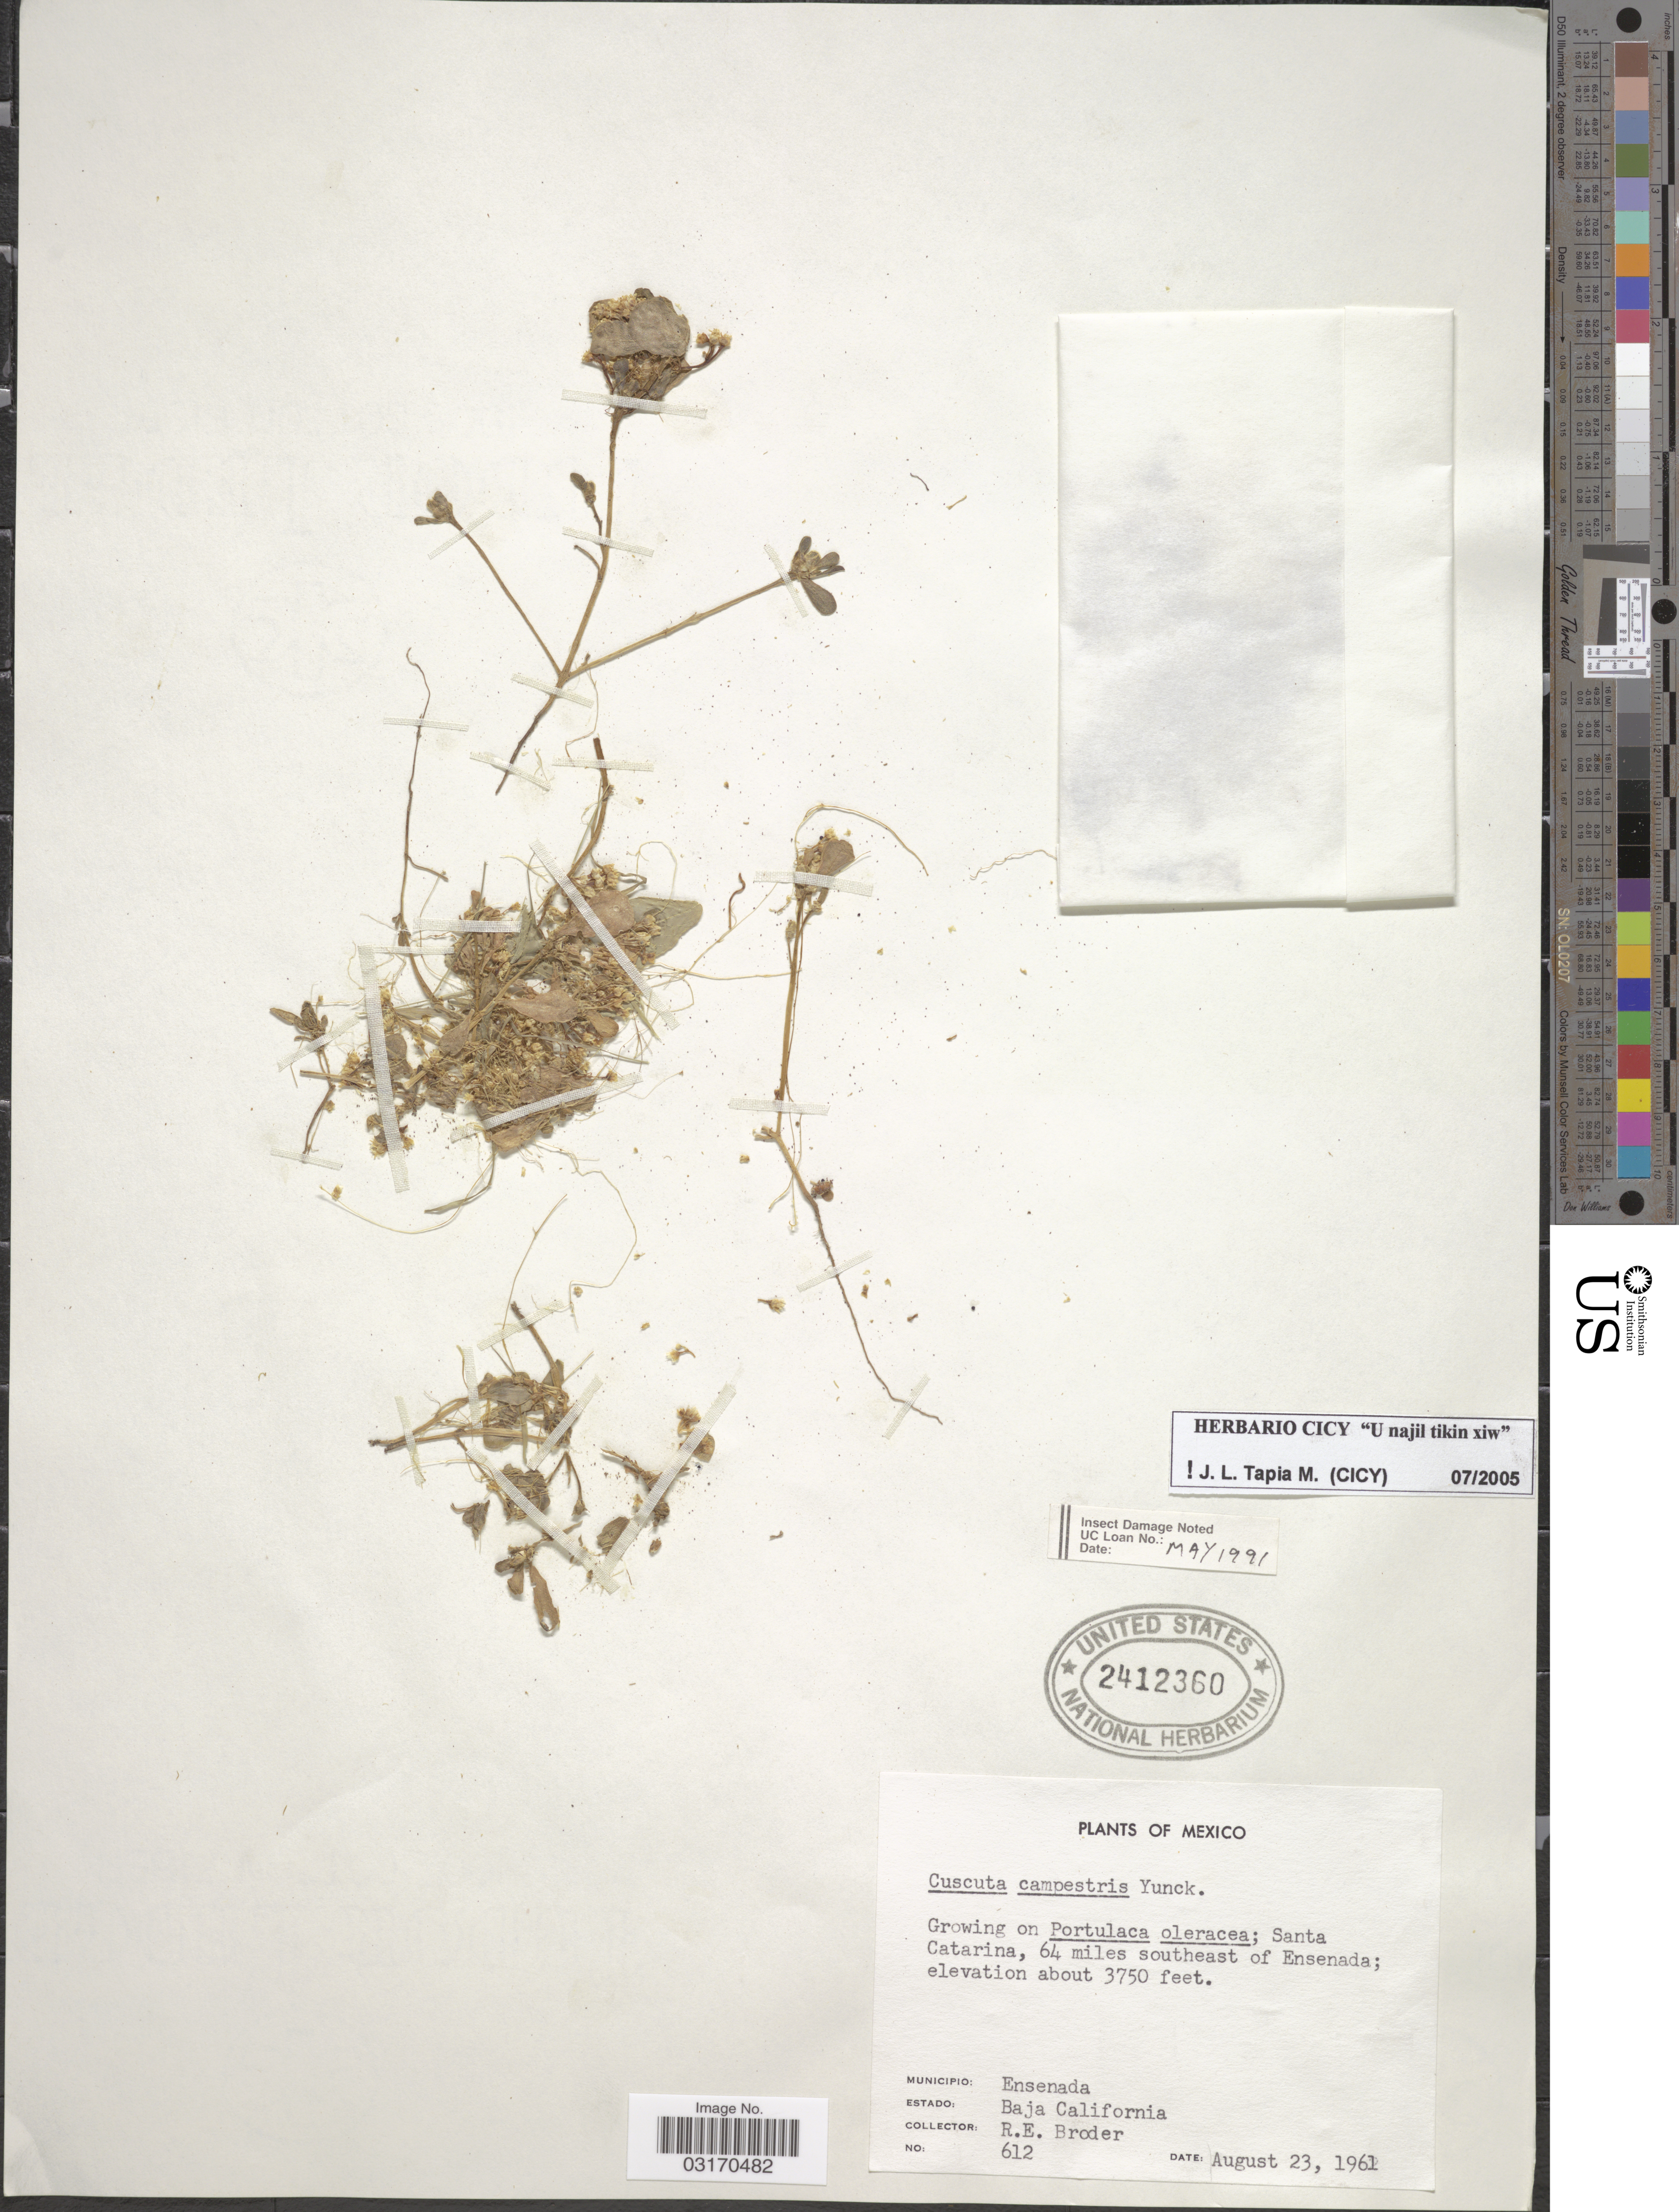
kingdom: Plantae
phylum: Tracheophyta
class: Magnoliopsida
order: Solanales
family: Convolvulaceae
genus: Cuscuta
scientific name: Cuscuta campestris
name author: Yunck.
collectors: R. Broder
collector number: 612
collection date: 1961-08-23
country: Mexico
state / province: Baja California Norte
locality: Santa Catarina, 64 miles southeast of Ensenada. Municipio: Ensenada.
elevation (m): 1143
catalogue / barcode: US 2412360